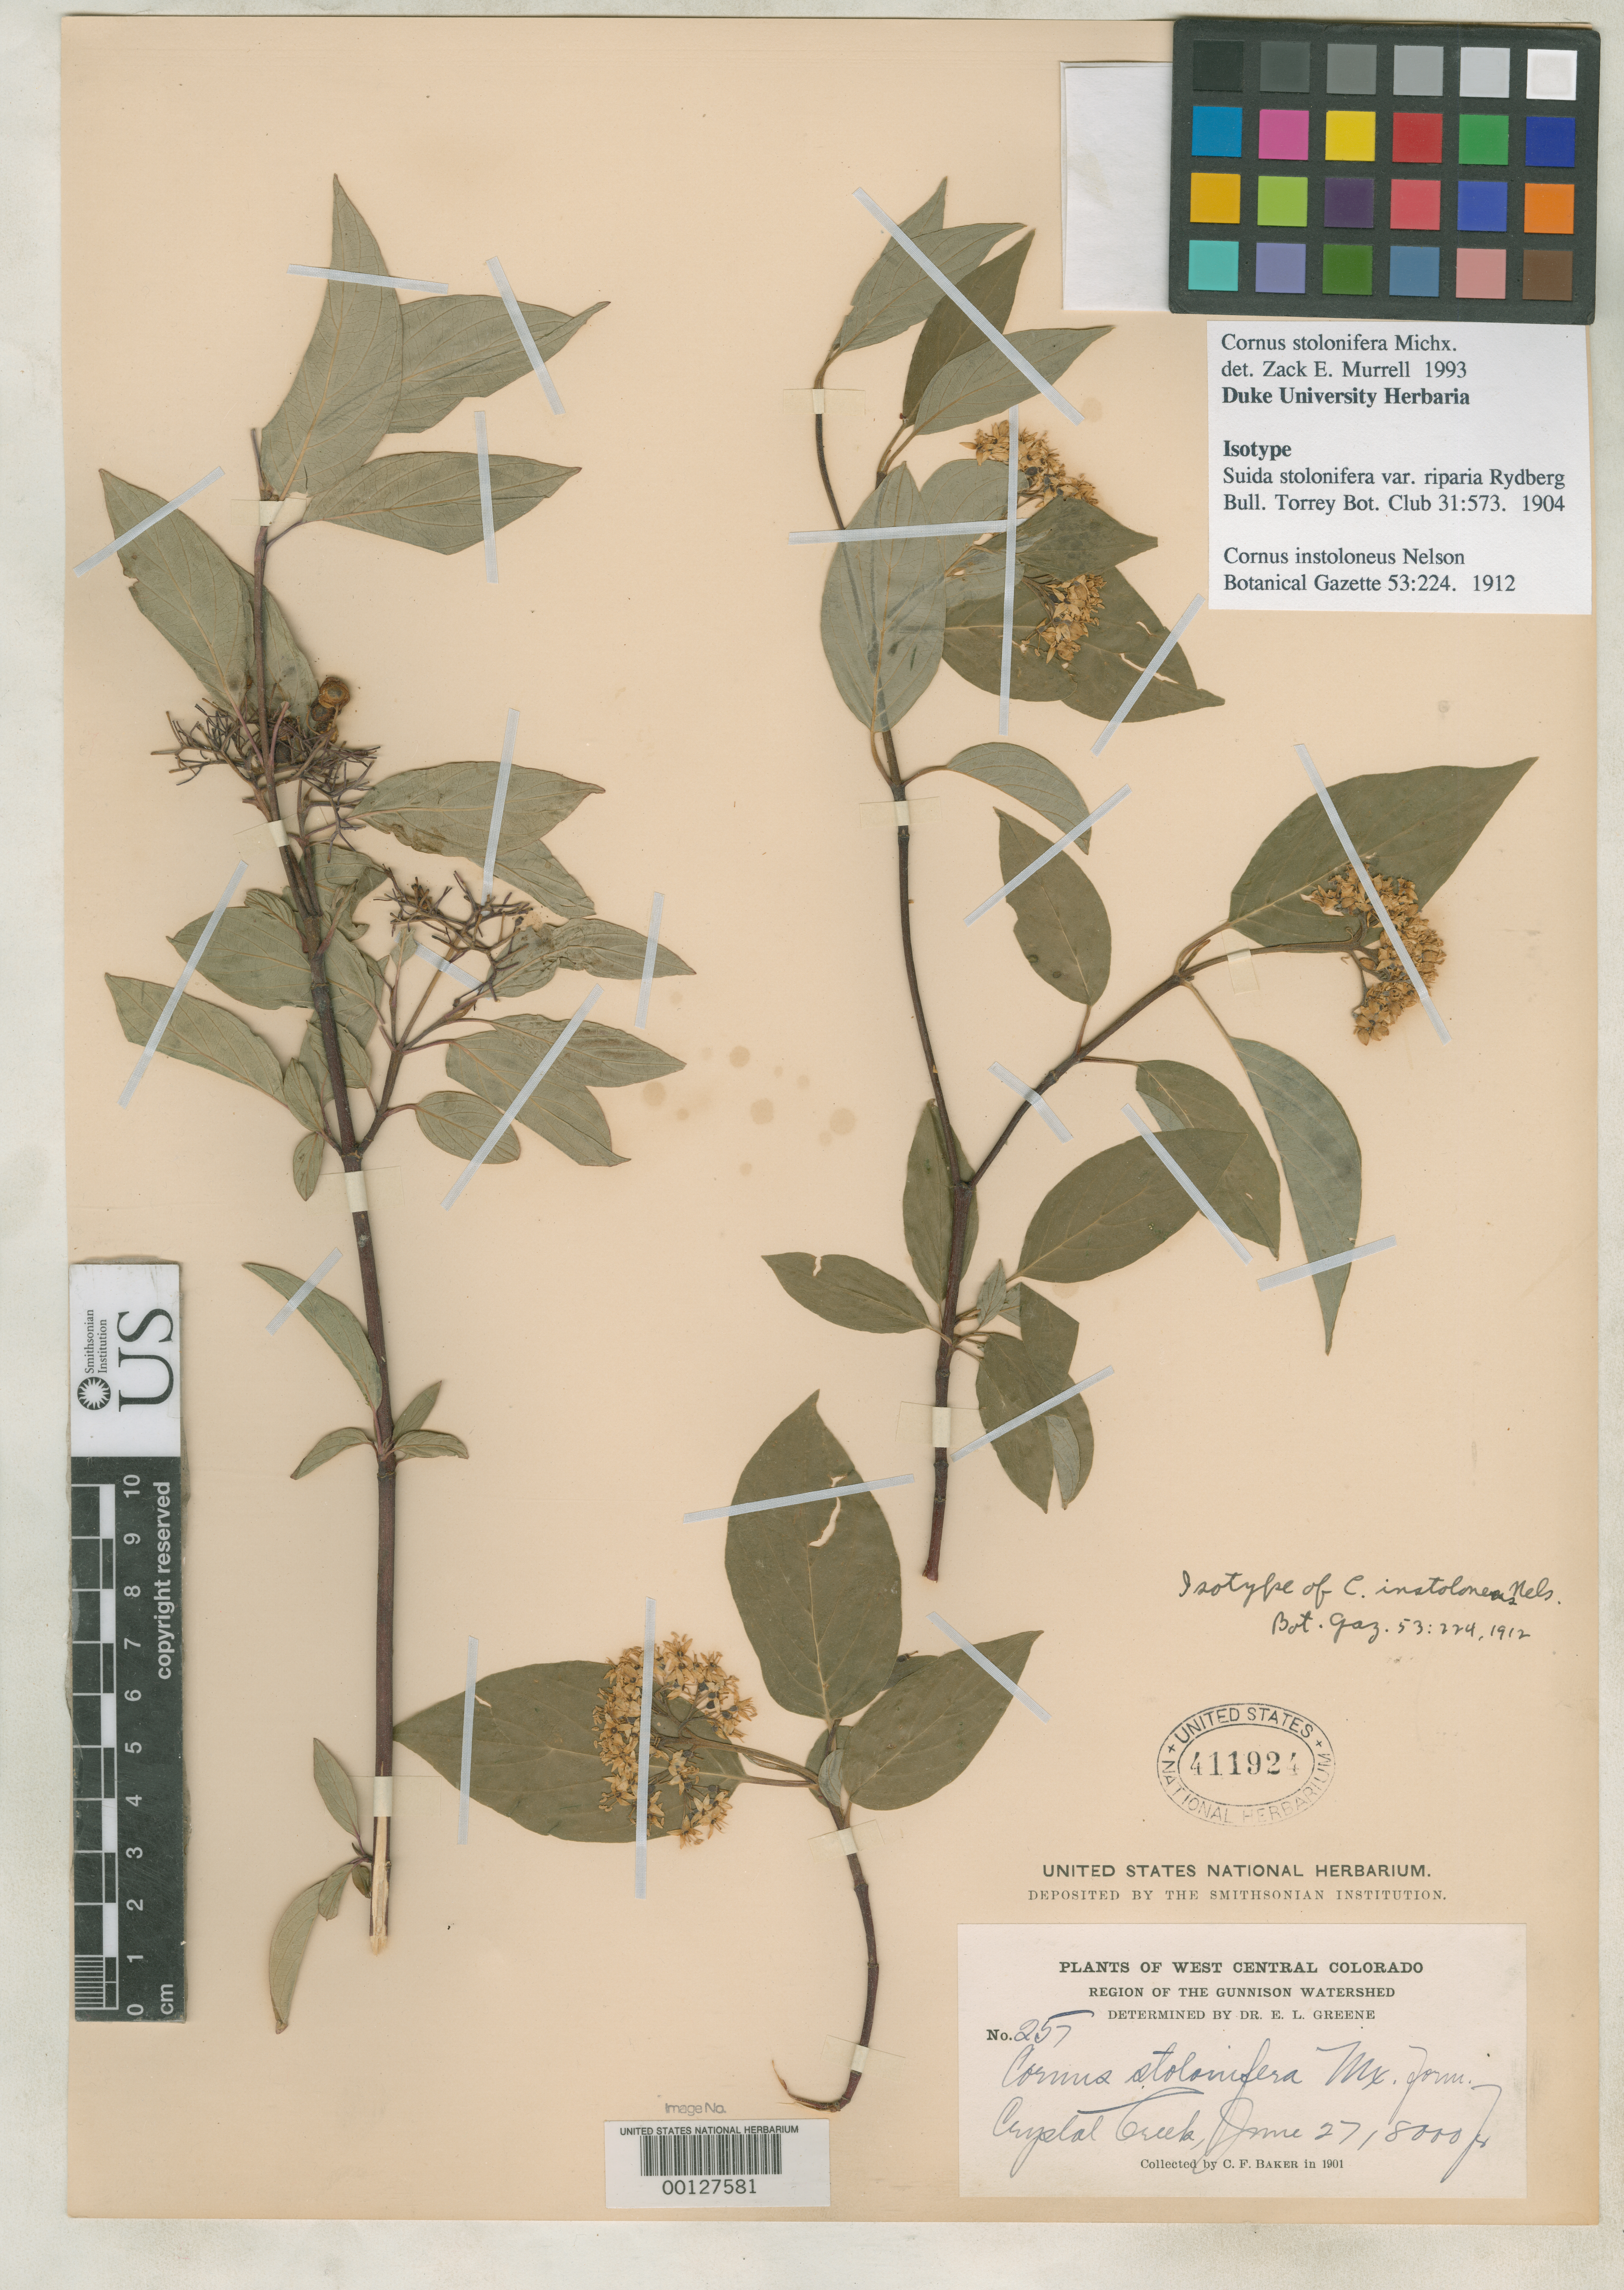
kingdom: Plantae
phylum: Tracheophyta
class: Magnoliopsida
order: Cornales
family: Cornaceae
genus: Swida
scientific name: Swida stolonifera var. riparia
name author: Rydb.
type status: Isotype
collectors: C. F. Baker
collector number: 257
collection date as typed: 27 Jun 1901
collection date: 1901-06-27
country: United States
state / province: Colorado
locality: Crystal Creek.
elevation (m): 2438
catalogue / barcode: US 411924